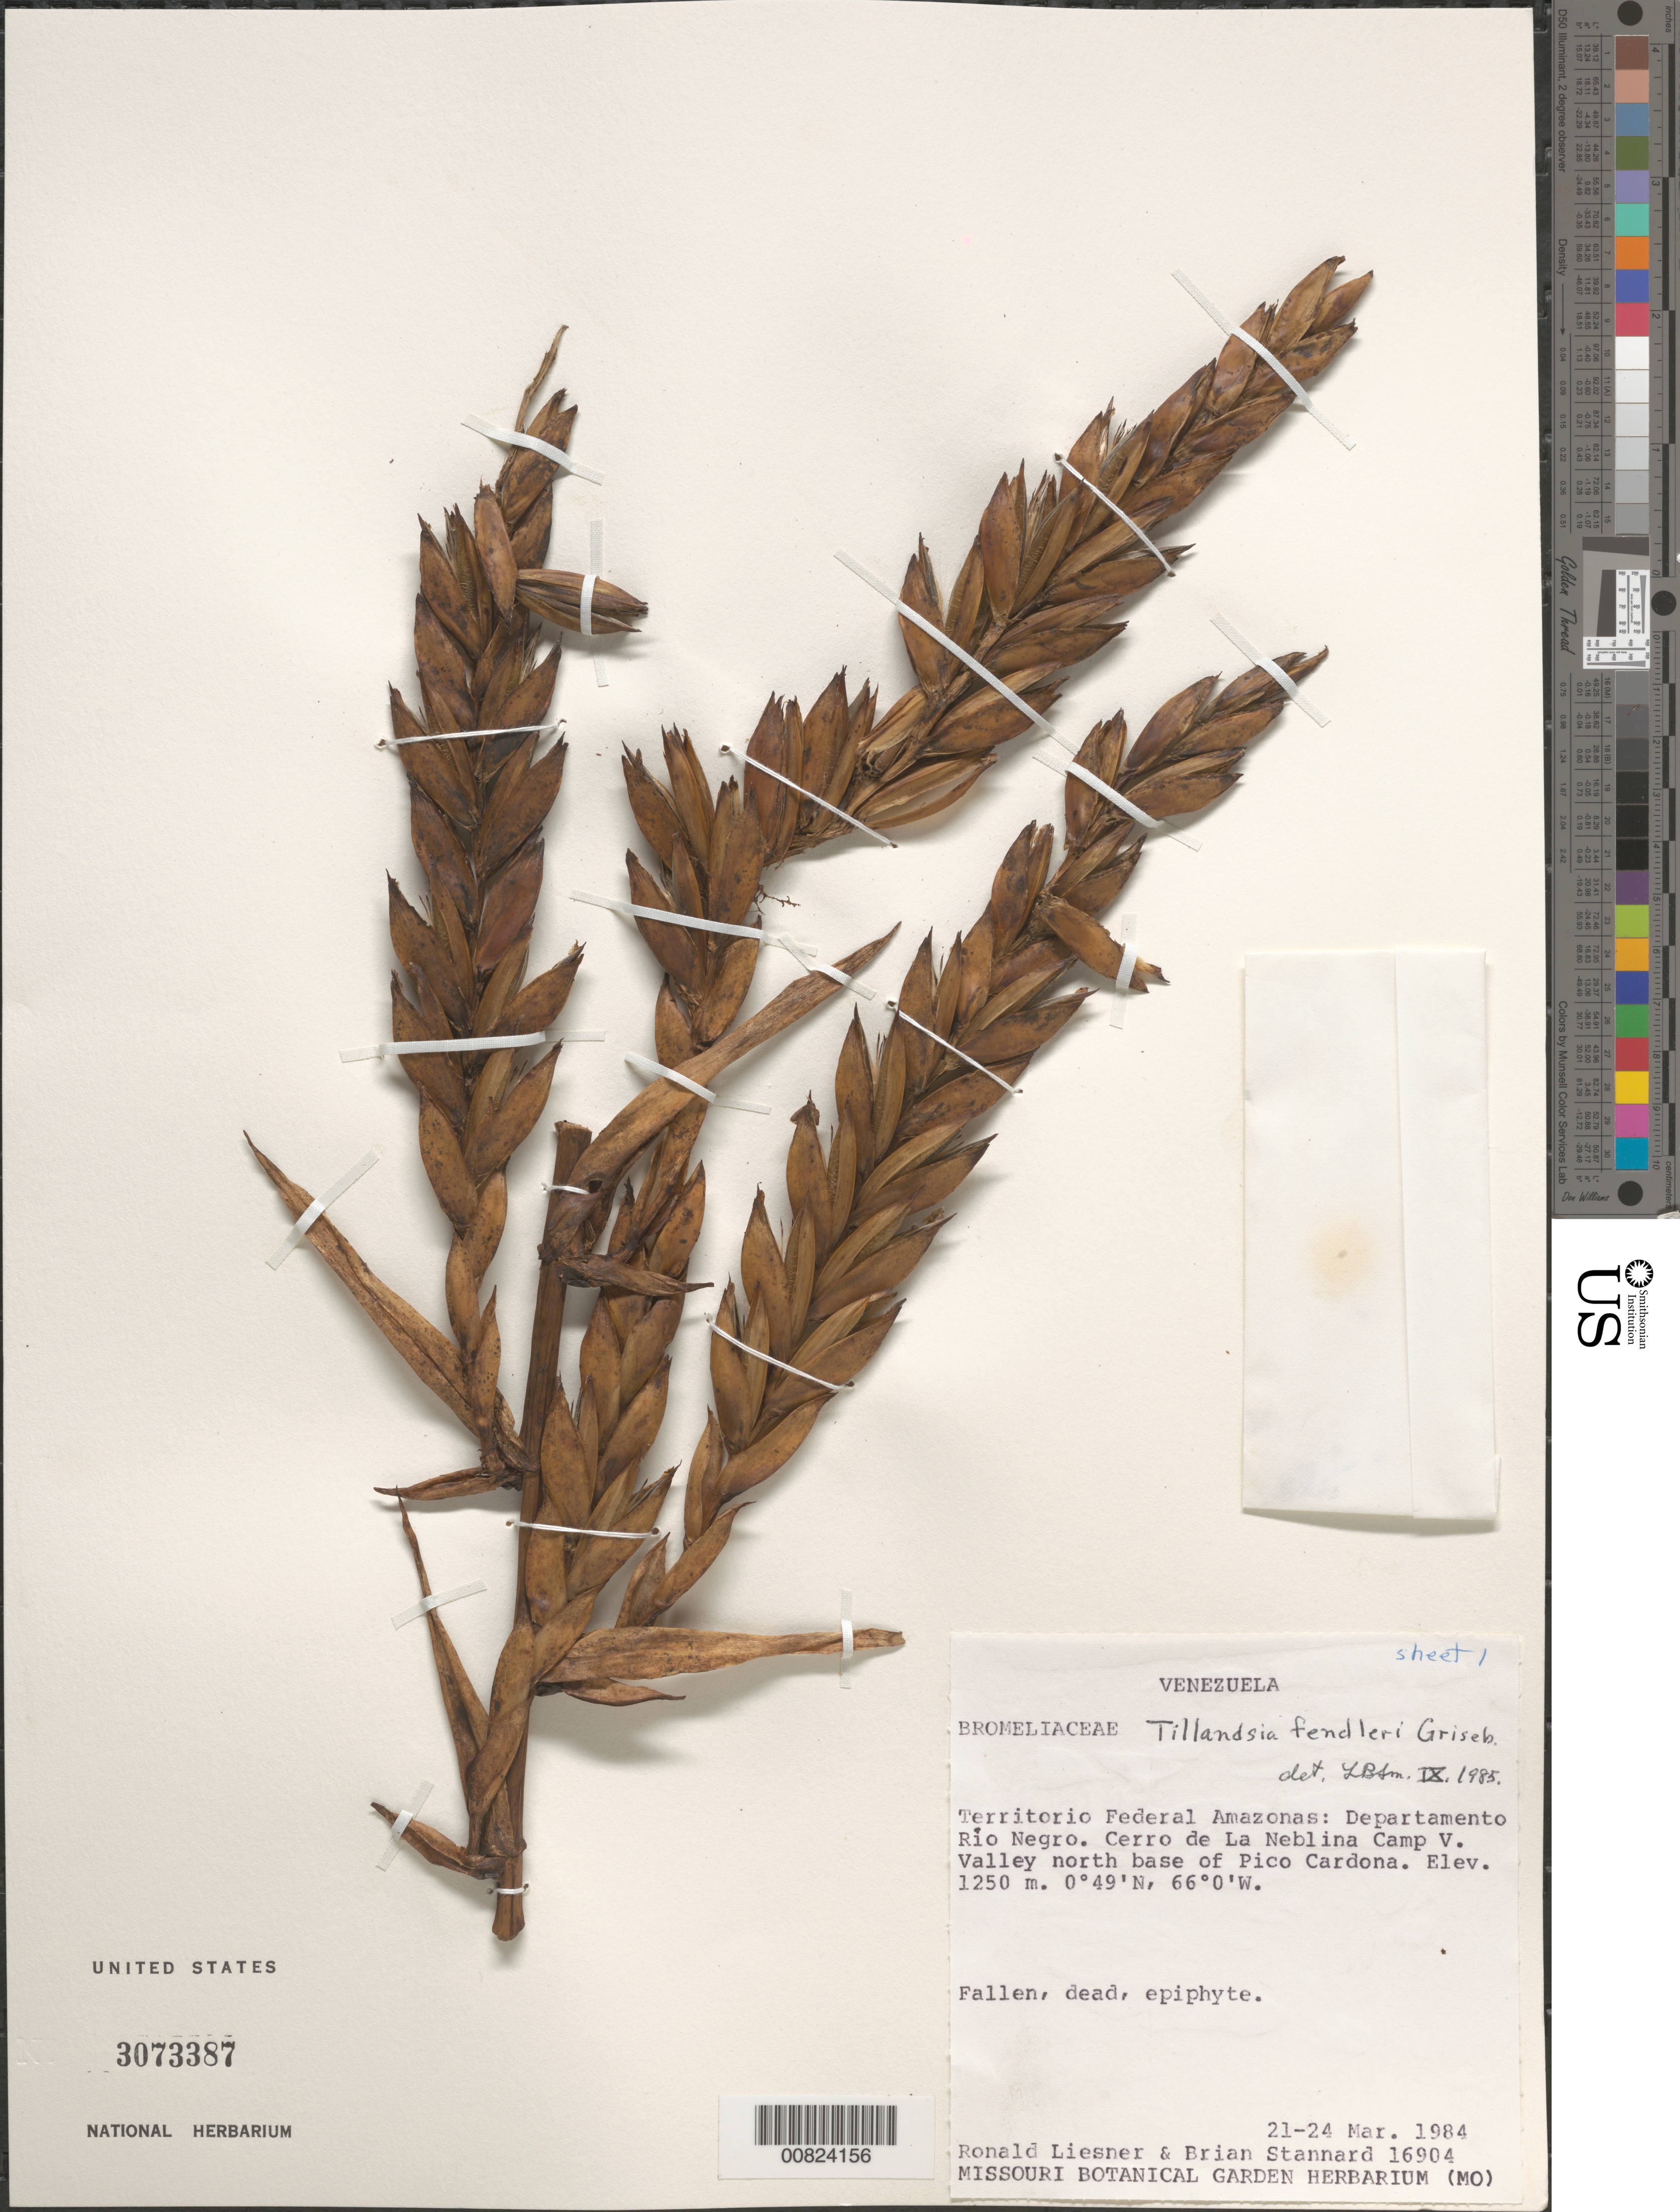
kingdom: Plantae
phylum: Tracheophyta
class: Liliopsida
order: Poales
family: Bromeliaceae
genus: Tillandsia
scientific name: Tillandsia fendleri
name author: Griseb.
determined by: Smith, Lyman B., (US), NMNH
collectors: R. L. Liesner & B. L. Stannard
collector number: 16904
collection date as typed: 21-Mar-84 to 24-Mar-84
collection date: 1984-03-21/1984-03-24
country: Venezuela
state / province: Amazonas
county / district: Río Negro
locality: Cerro de La Neblina Base Camp V, north base of Pico Cardona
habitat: Valley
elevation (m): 1250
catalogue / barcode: US 3073387